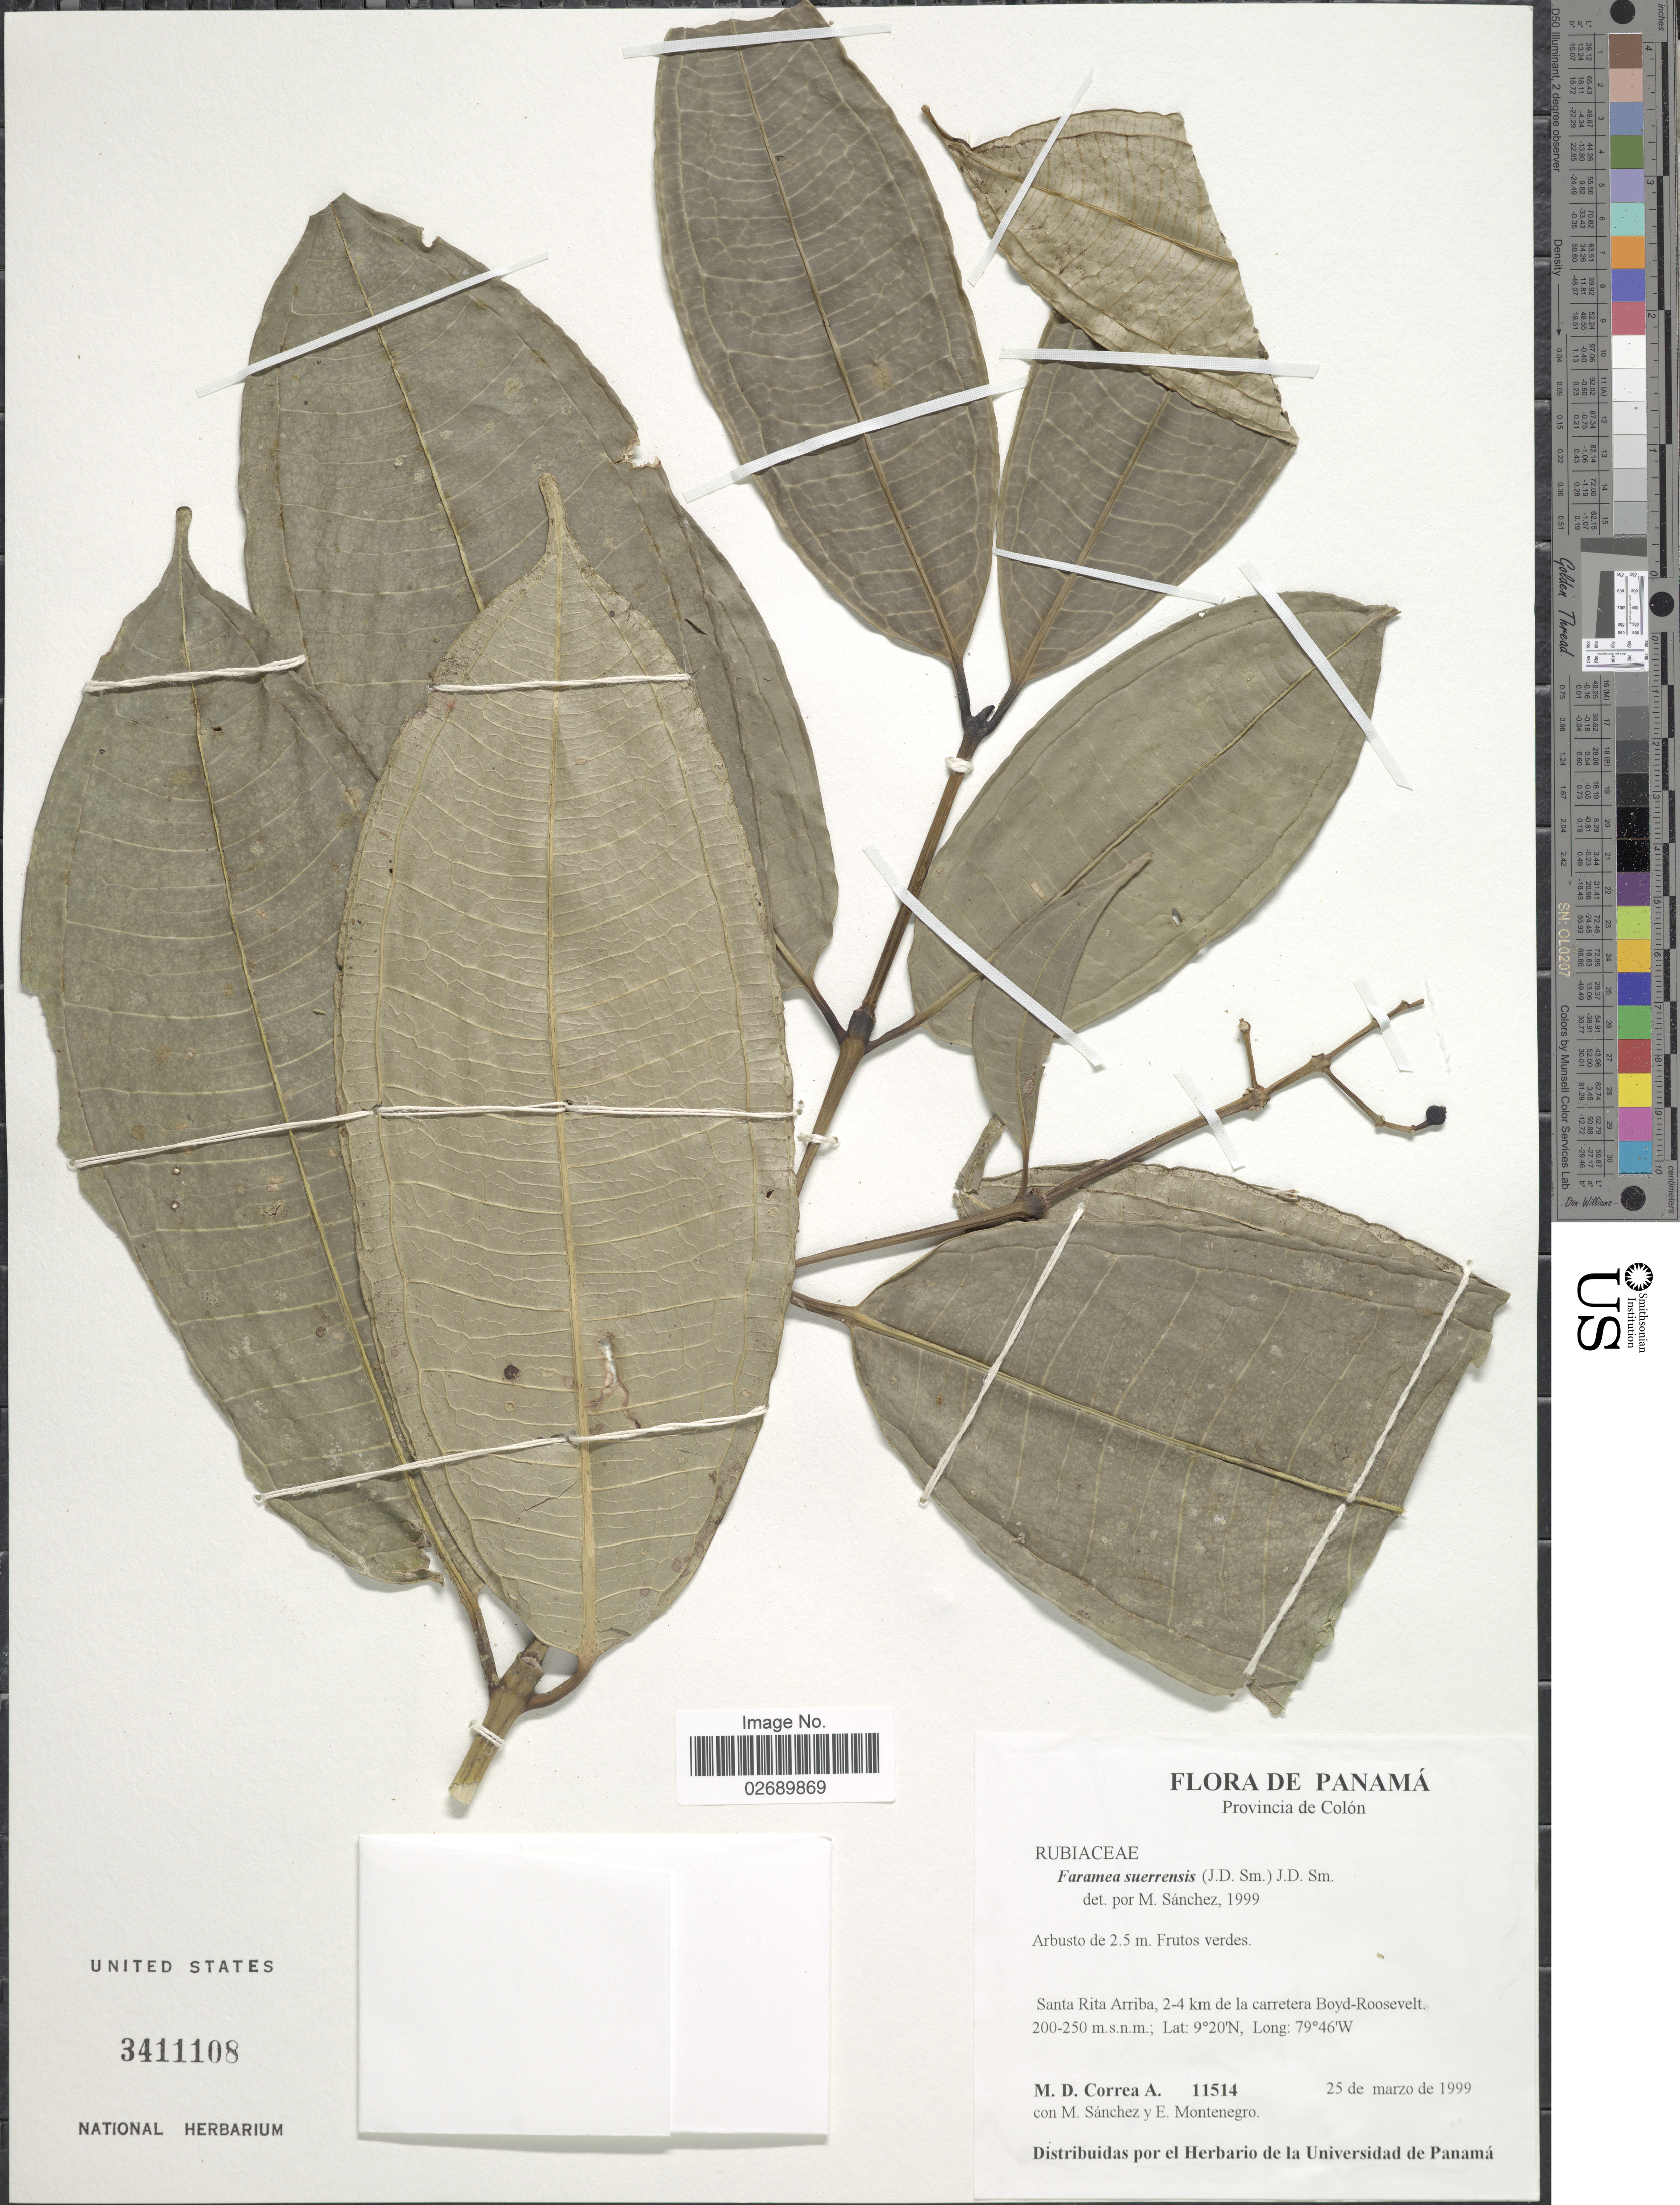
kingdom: Plantae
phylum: Tracheophyta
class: Magnoliopsida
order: Gentianales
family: Rubiaceae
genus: Faramea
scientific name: Faramea suerrensis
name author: (Donn. Sm.) Donn. Sm.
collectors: M. D. Corrêa-A., M. Sánchez & E. Montenegro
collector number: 11514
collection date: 1999-03-25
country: Panama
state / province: Colón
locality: Santa Rita Arriba, 2-4 km de la carretera Boyd-Roosevelt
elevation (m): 200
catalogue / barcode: US 3411108